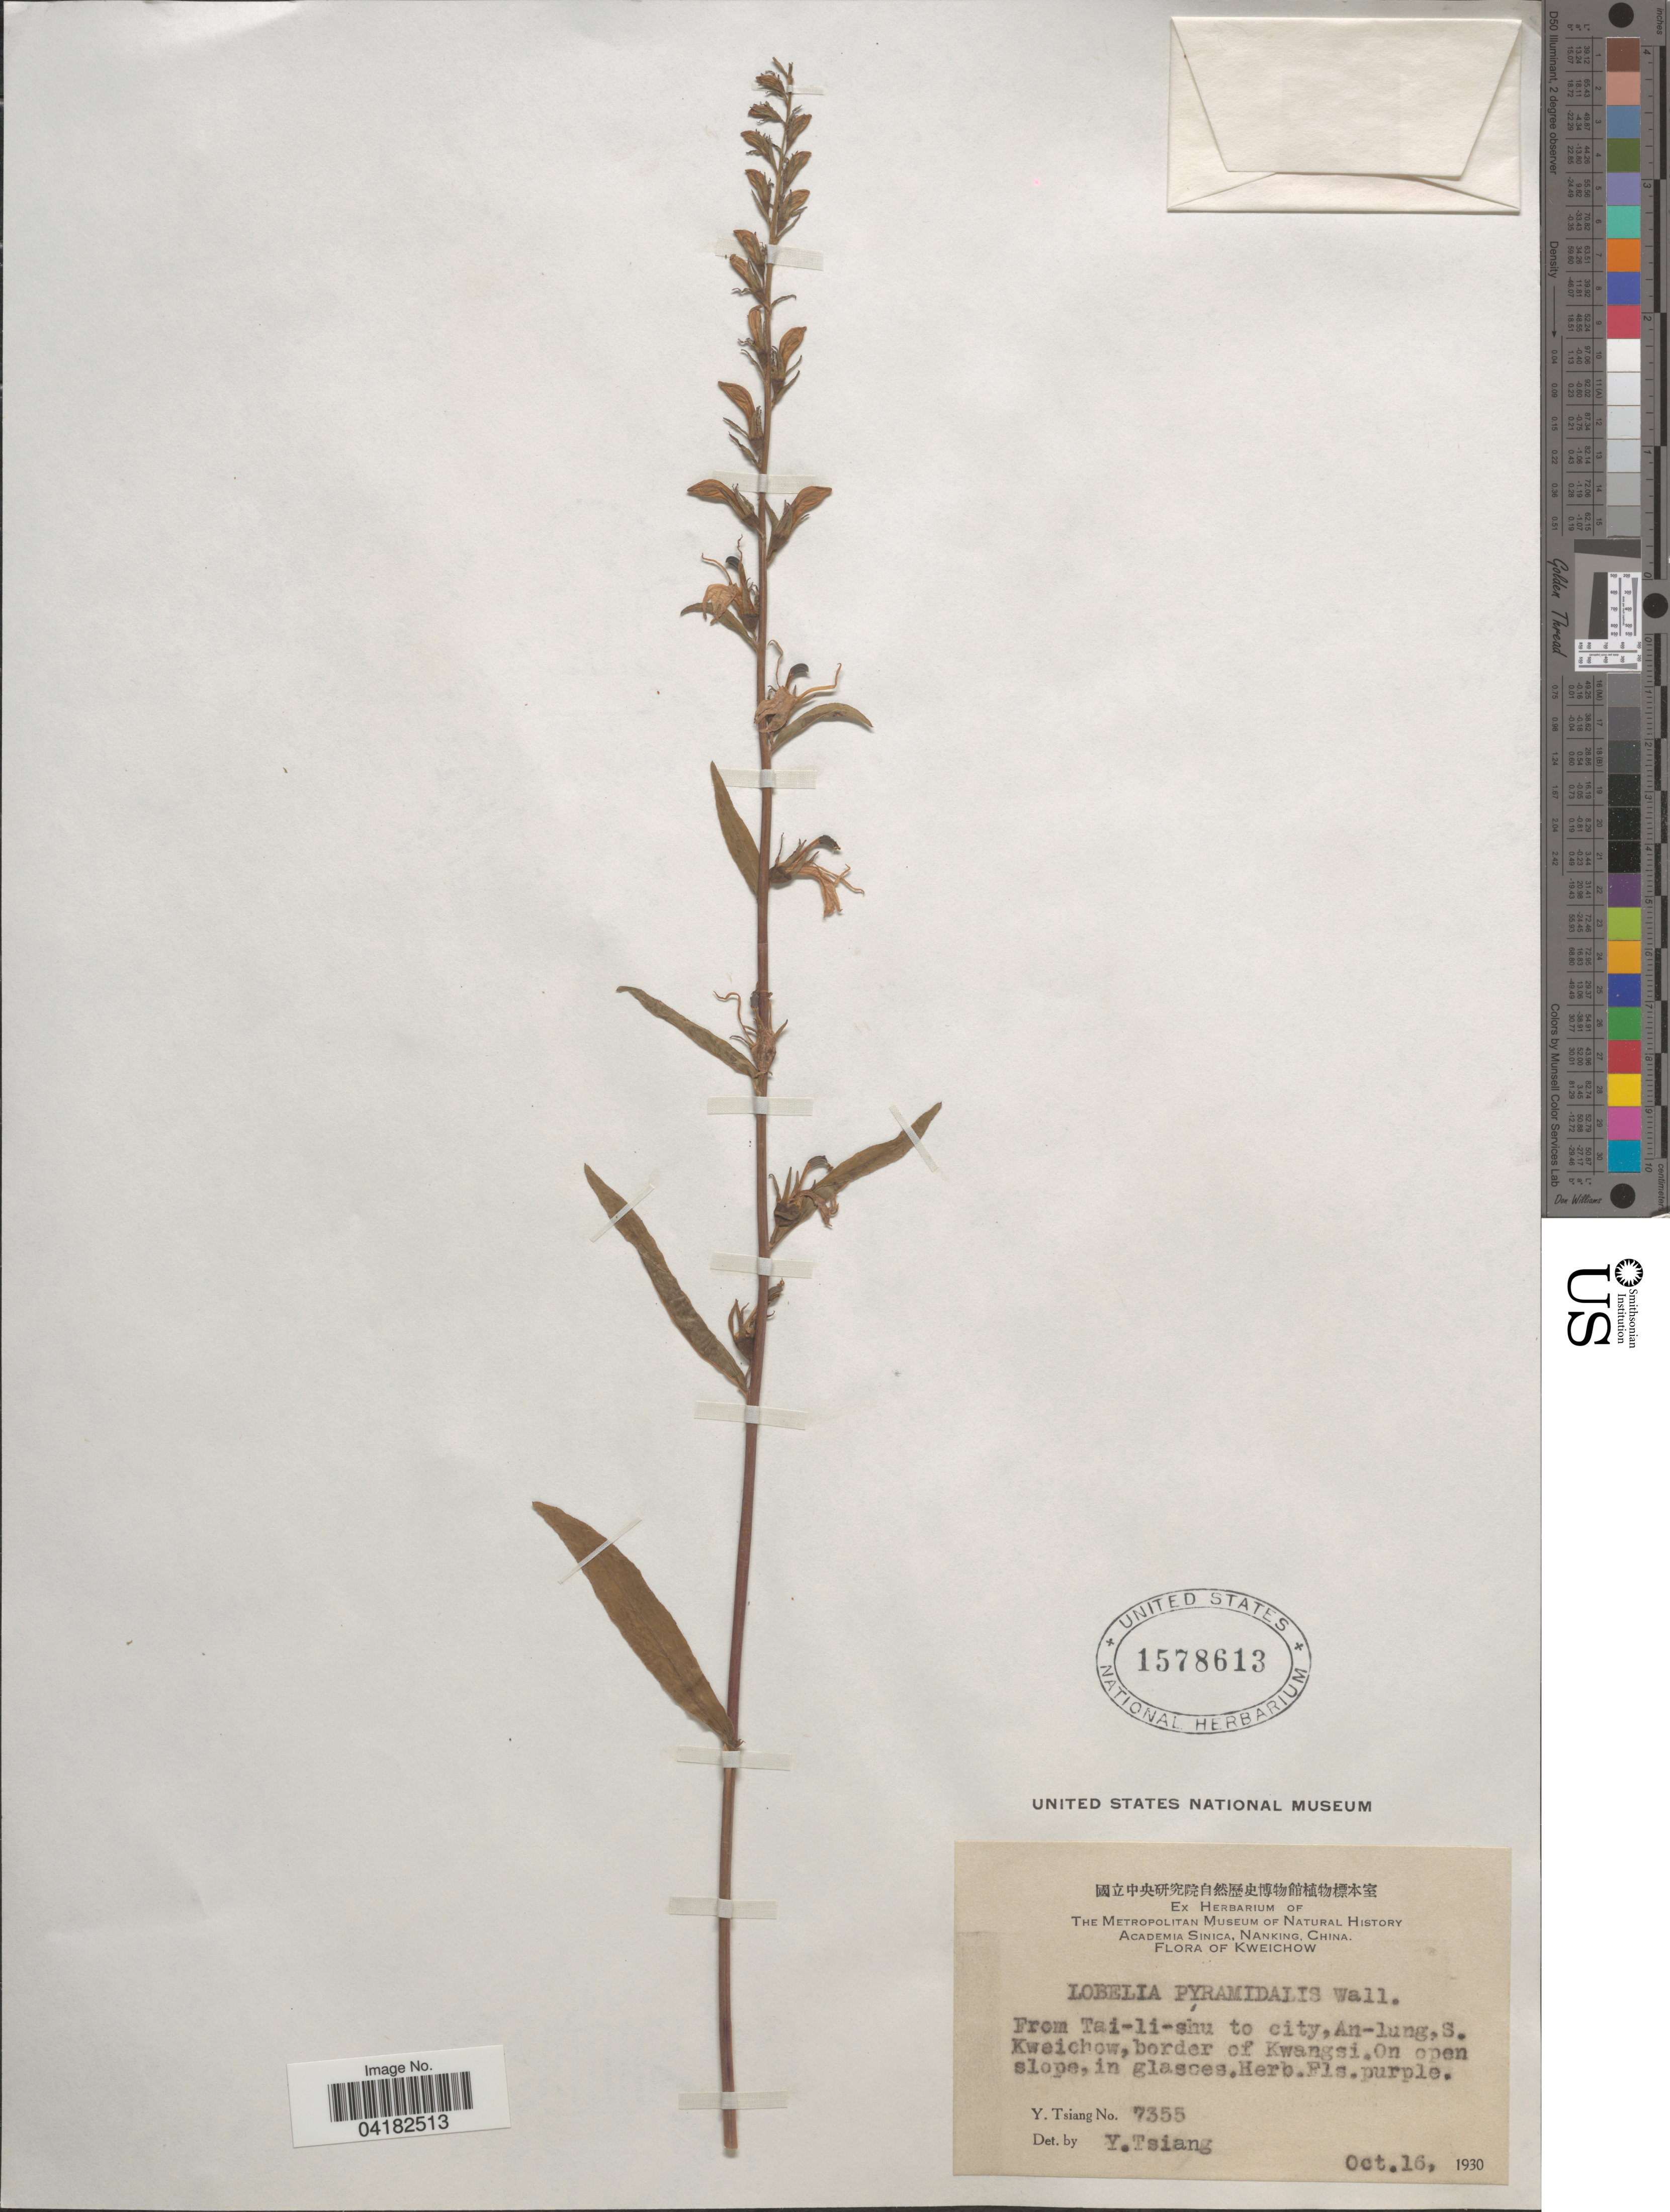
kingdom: Plantae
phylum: Tracheophyta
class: Magnoliopsida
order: Asterales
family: Campanulaceae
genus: Lobelia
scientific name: Lobelia pyramidalis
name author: Wall.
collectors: Y. Tsiang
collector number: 7355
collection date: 1930-10-16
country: China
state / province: Guizhou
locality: Kweichow. From Tai-li-shu to city, An-lung, S. Kweichow, border of Kwangsi.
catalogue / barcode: US 1578613